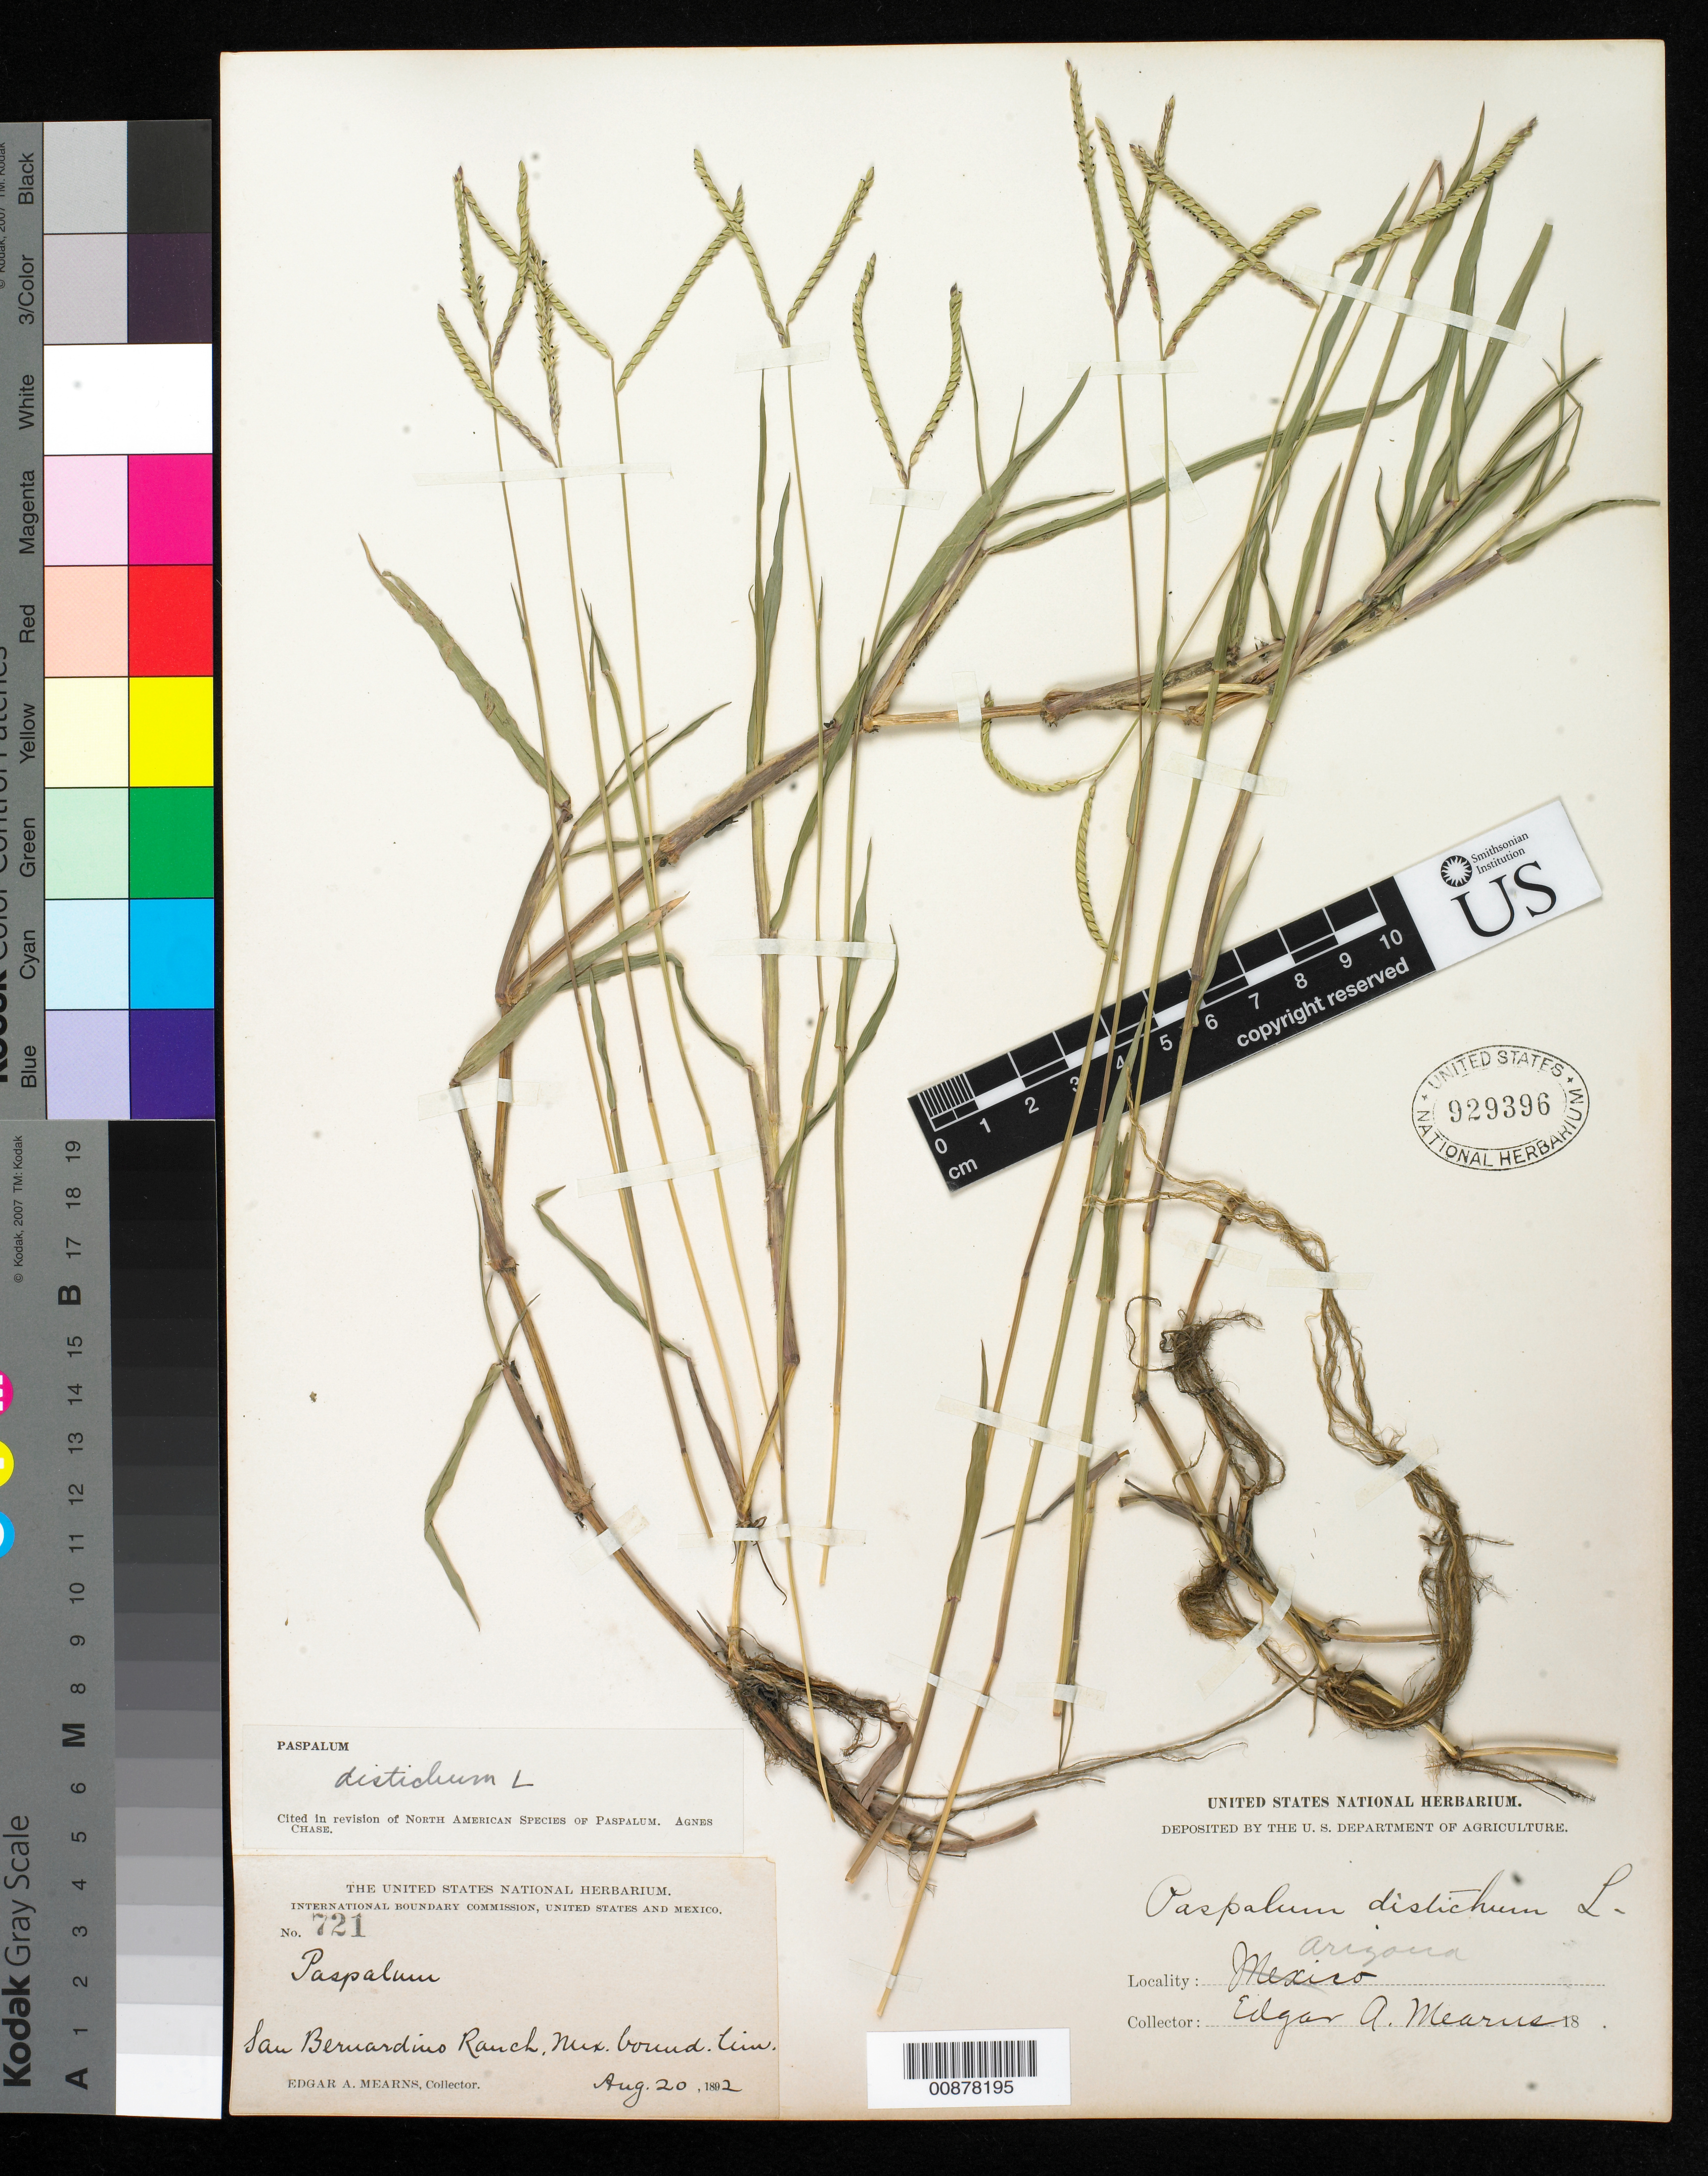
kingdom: Plantae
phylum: Tracheophyta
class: Liliopsida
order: Poales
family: Poaceae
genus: Paspalum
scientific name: Paspalum paspaloides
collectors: E. A. Mearns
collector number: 721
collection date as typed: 20 Aug 1892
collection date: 1892-08-20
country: United States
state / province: Arizona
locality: San Bernardino Ranch, Mexican Boundary Line.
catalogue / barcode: US 929396